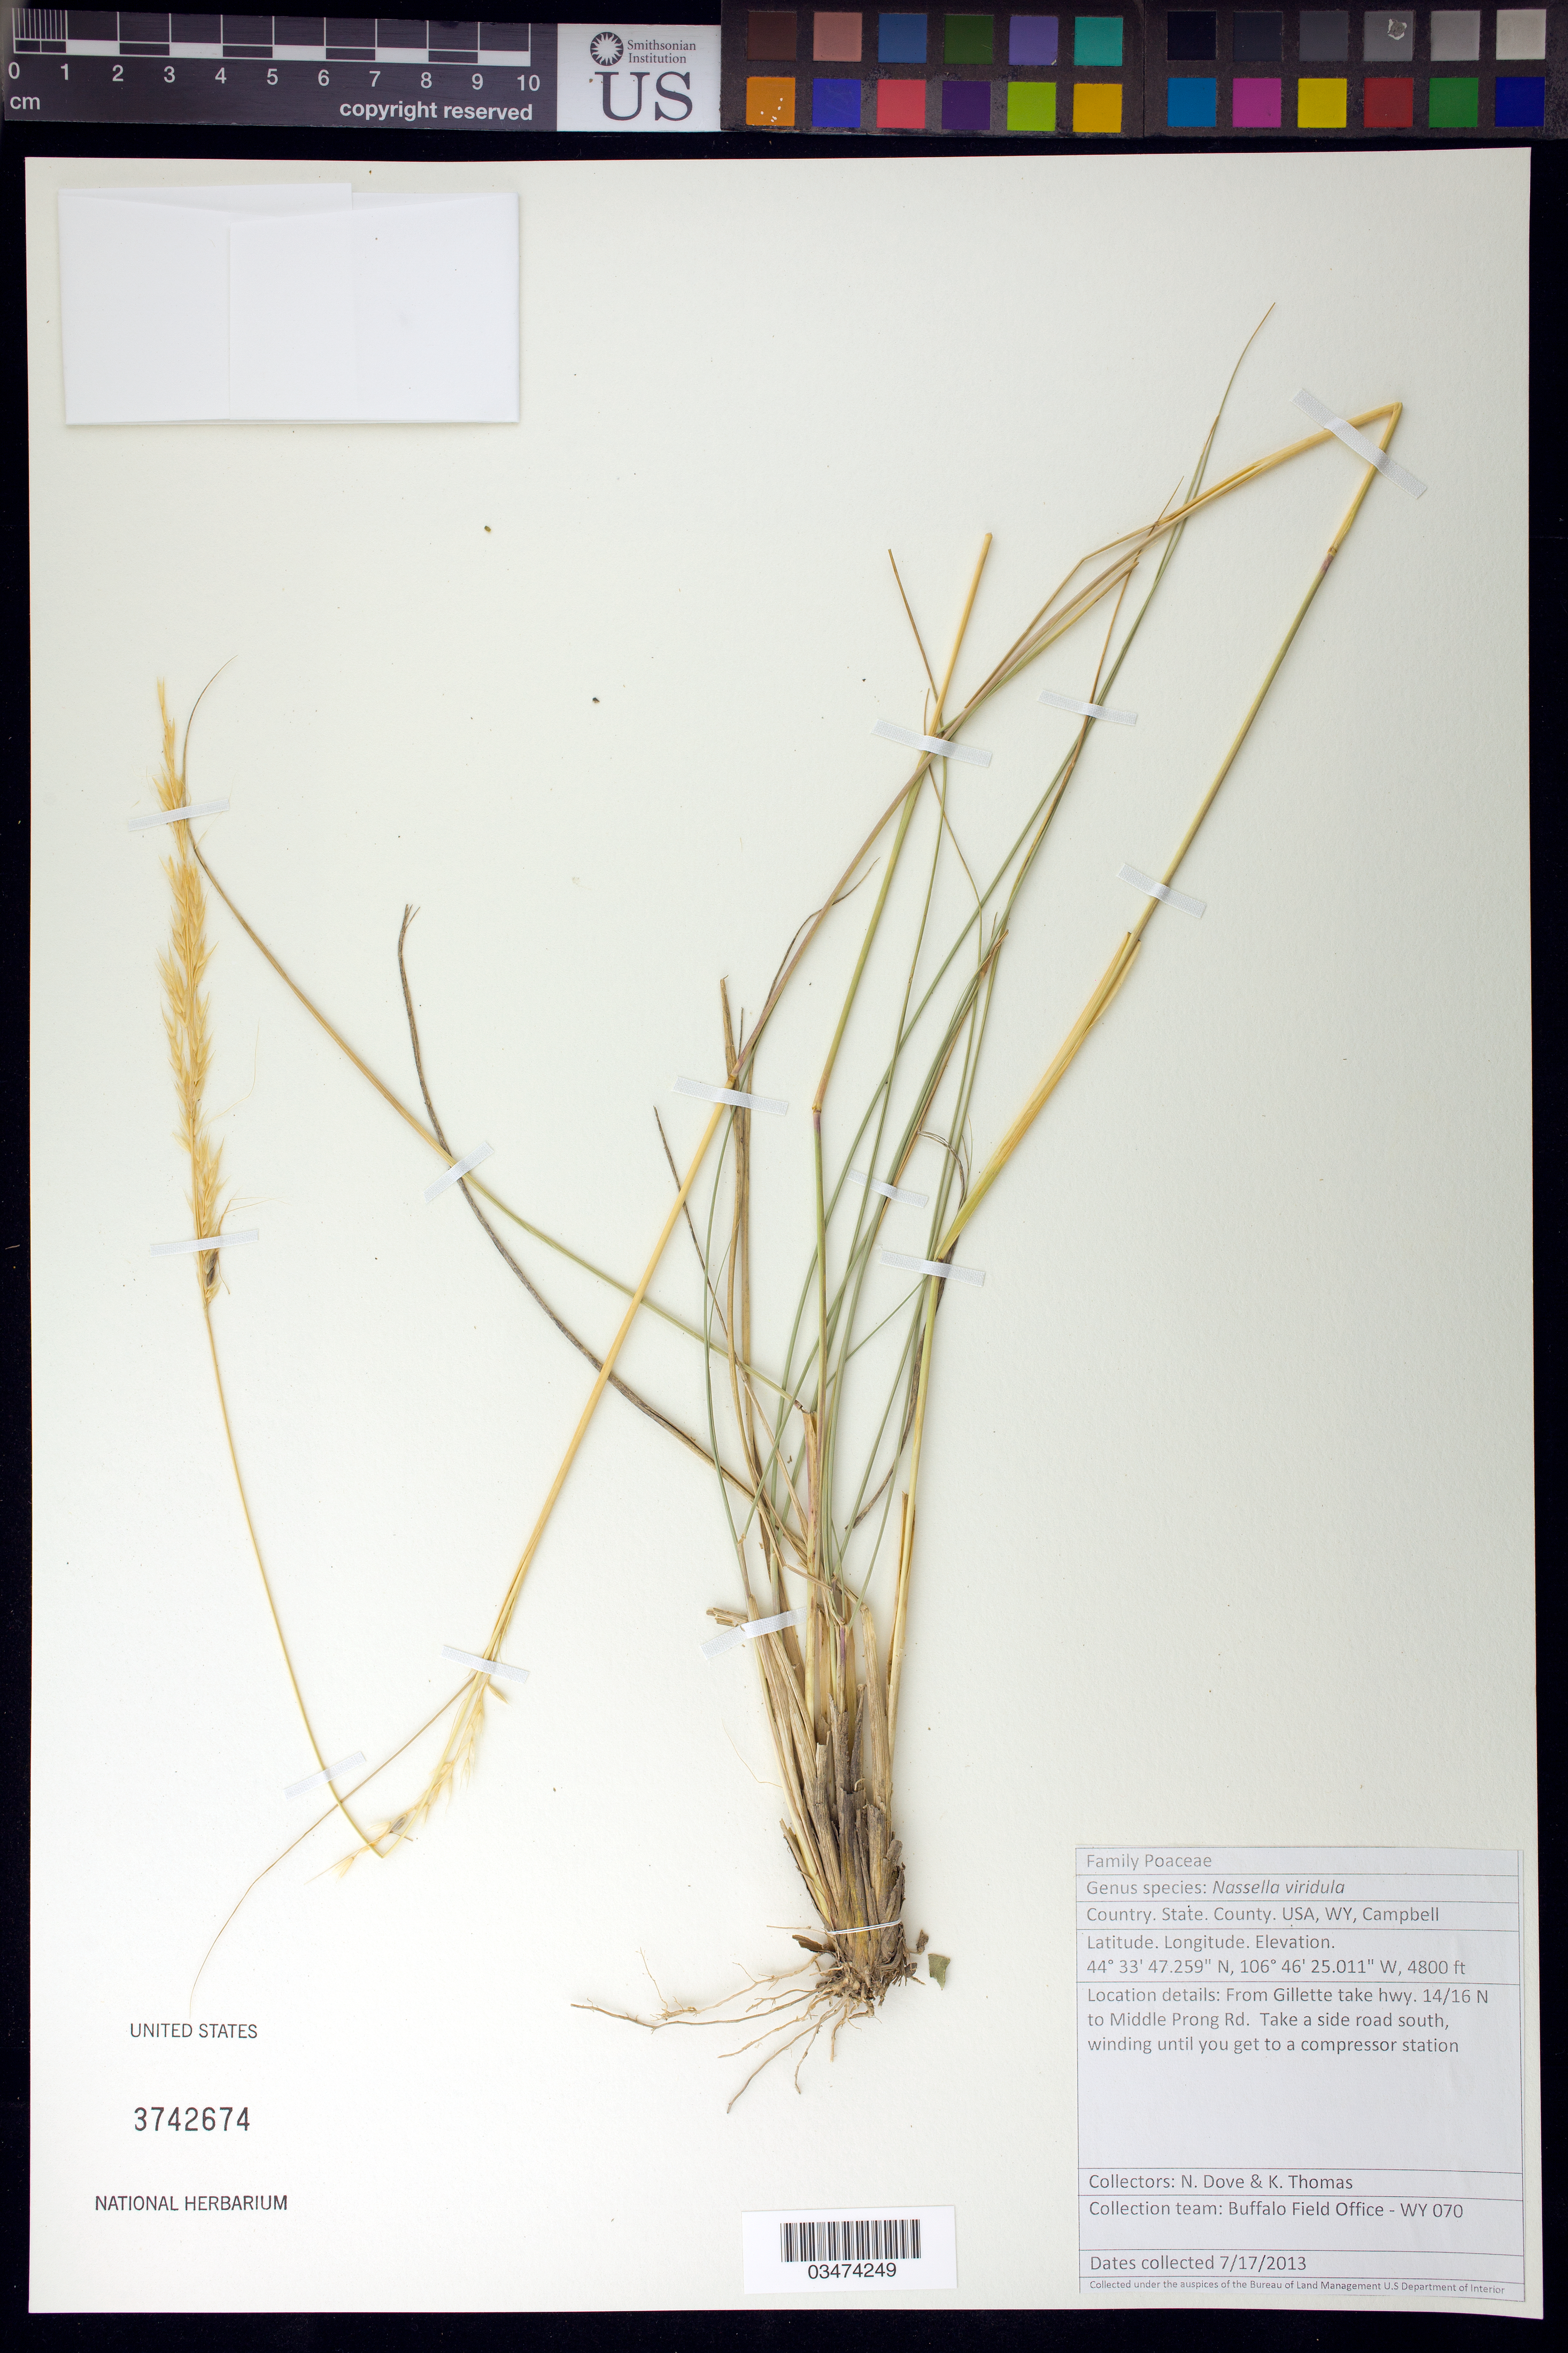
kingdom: Plantae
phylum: Tracheophyta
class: Liliopsida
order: Poales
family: Poaceae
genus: Nassella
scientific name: Nassella viridula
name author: (Trin.) Barkworth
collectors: N. Dove & K. Thomas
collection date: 2013-07-17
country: United States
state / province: Wyoming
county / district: Campbell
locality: From Gillette take Hwy 14/16 N to Middle Prong Rd. to a compressor station.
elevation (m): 1463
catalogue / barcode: US 3742674